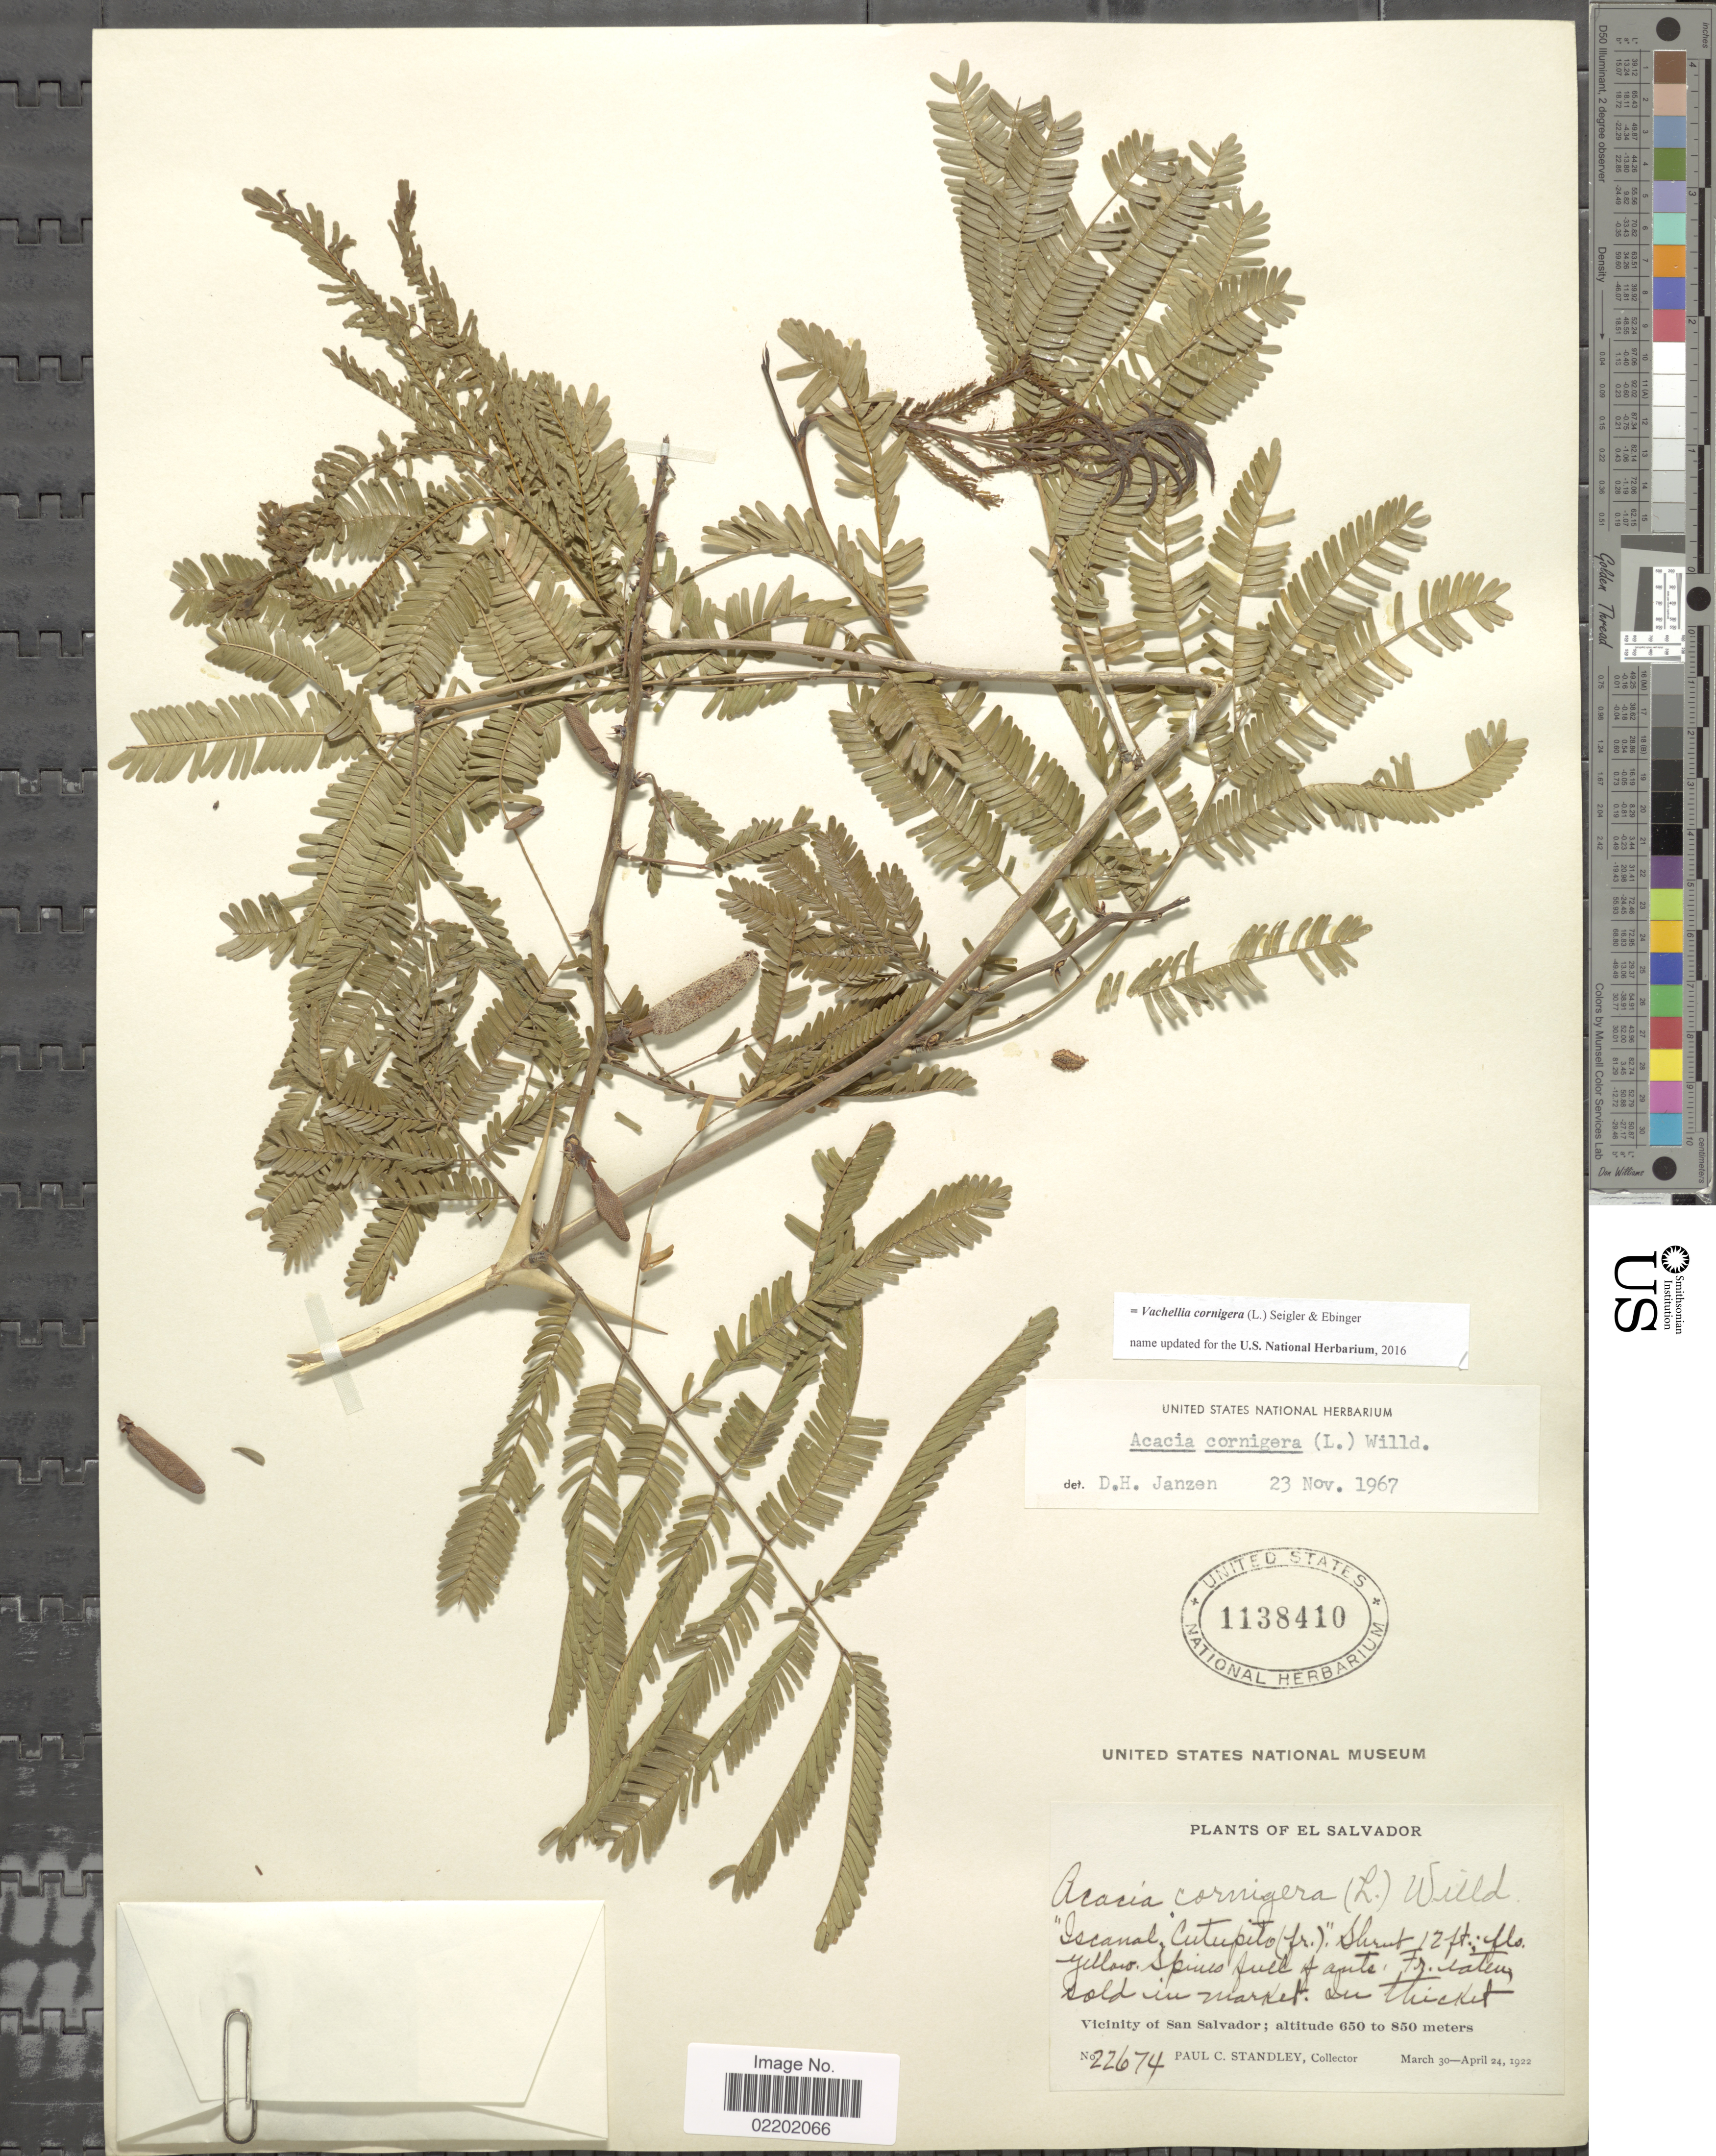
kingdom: Plantae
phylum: Tracheophyta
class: Magnoliopsida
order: Fabales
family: Fabaceae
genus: Vachellia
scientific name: Vachellia cornigera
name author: (L.) Seigler & Ebinger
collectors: P. C. Standley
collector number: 22674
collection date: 1922-03-30/1922-04-24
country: El Salvador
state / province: San Salvador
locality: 'Iscanal Cutupito (fr)', In thicket, Vicinity of San Salvador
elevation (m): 650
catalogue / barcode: US 1138410